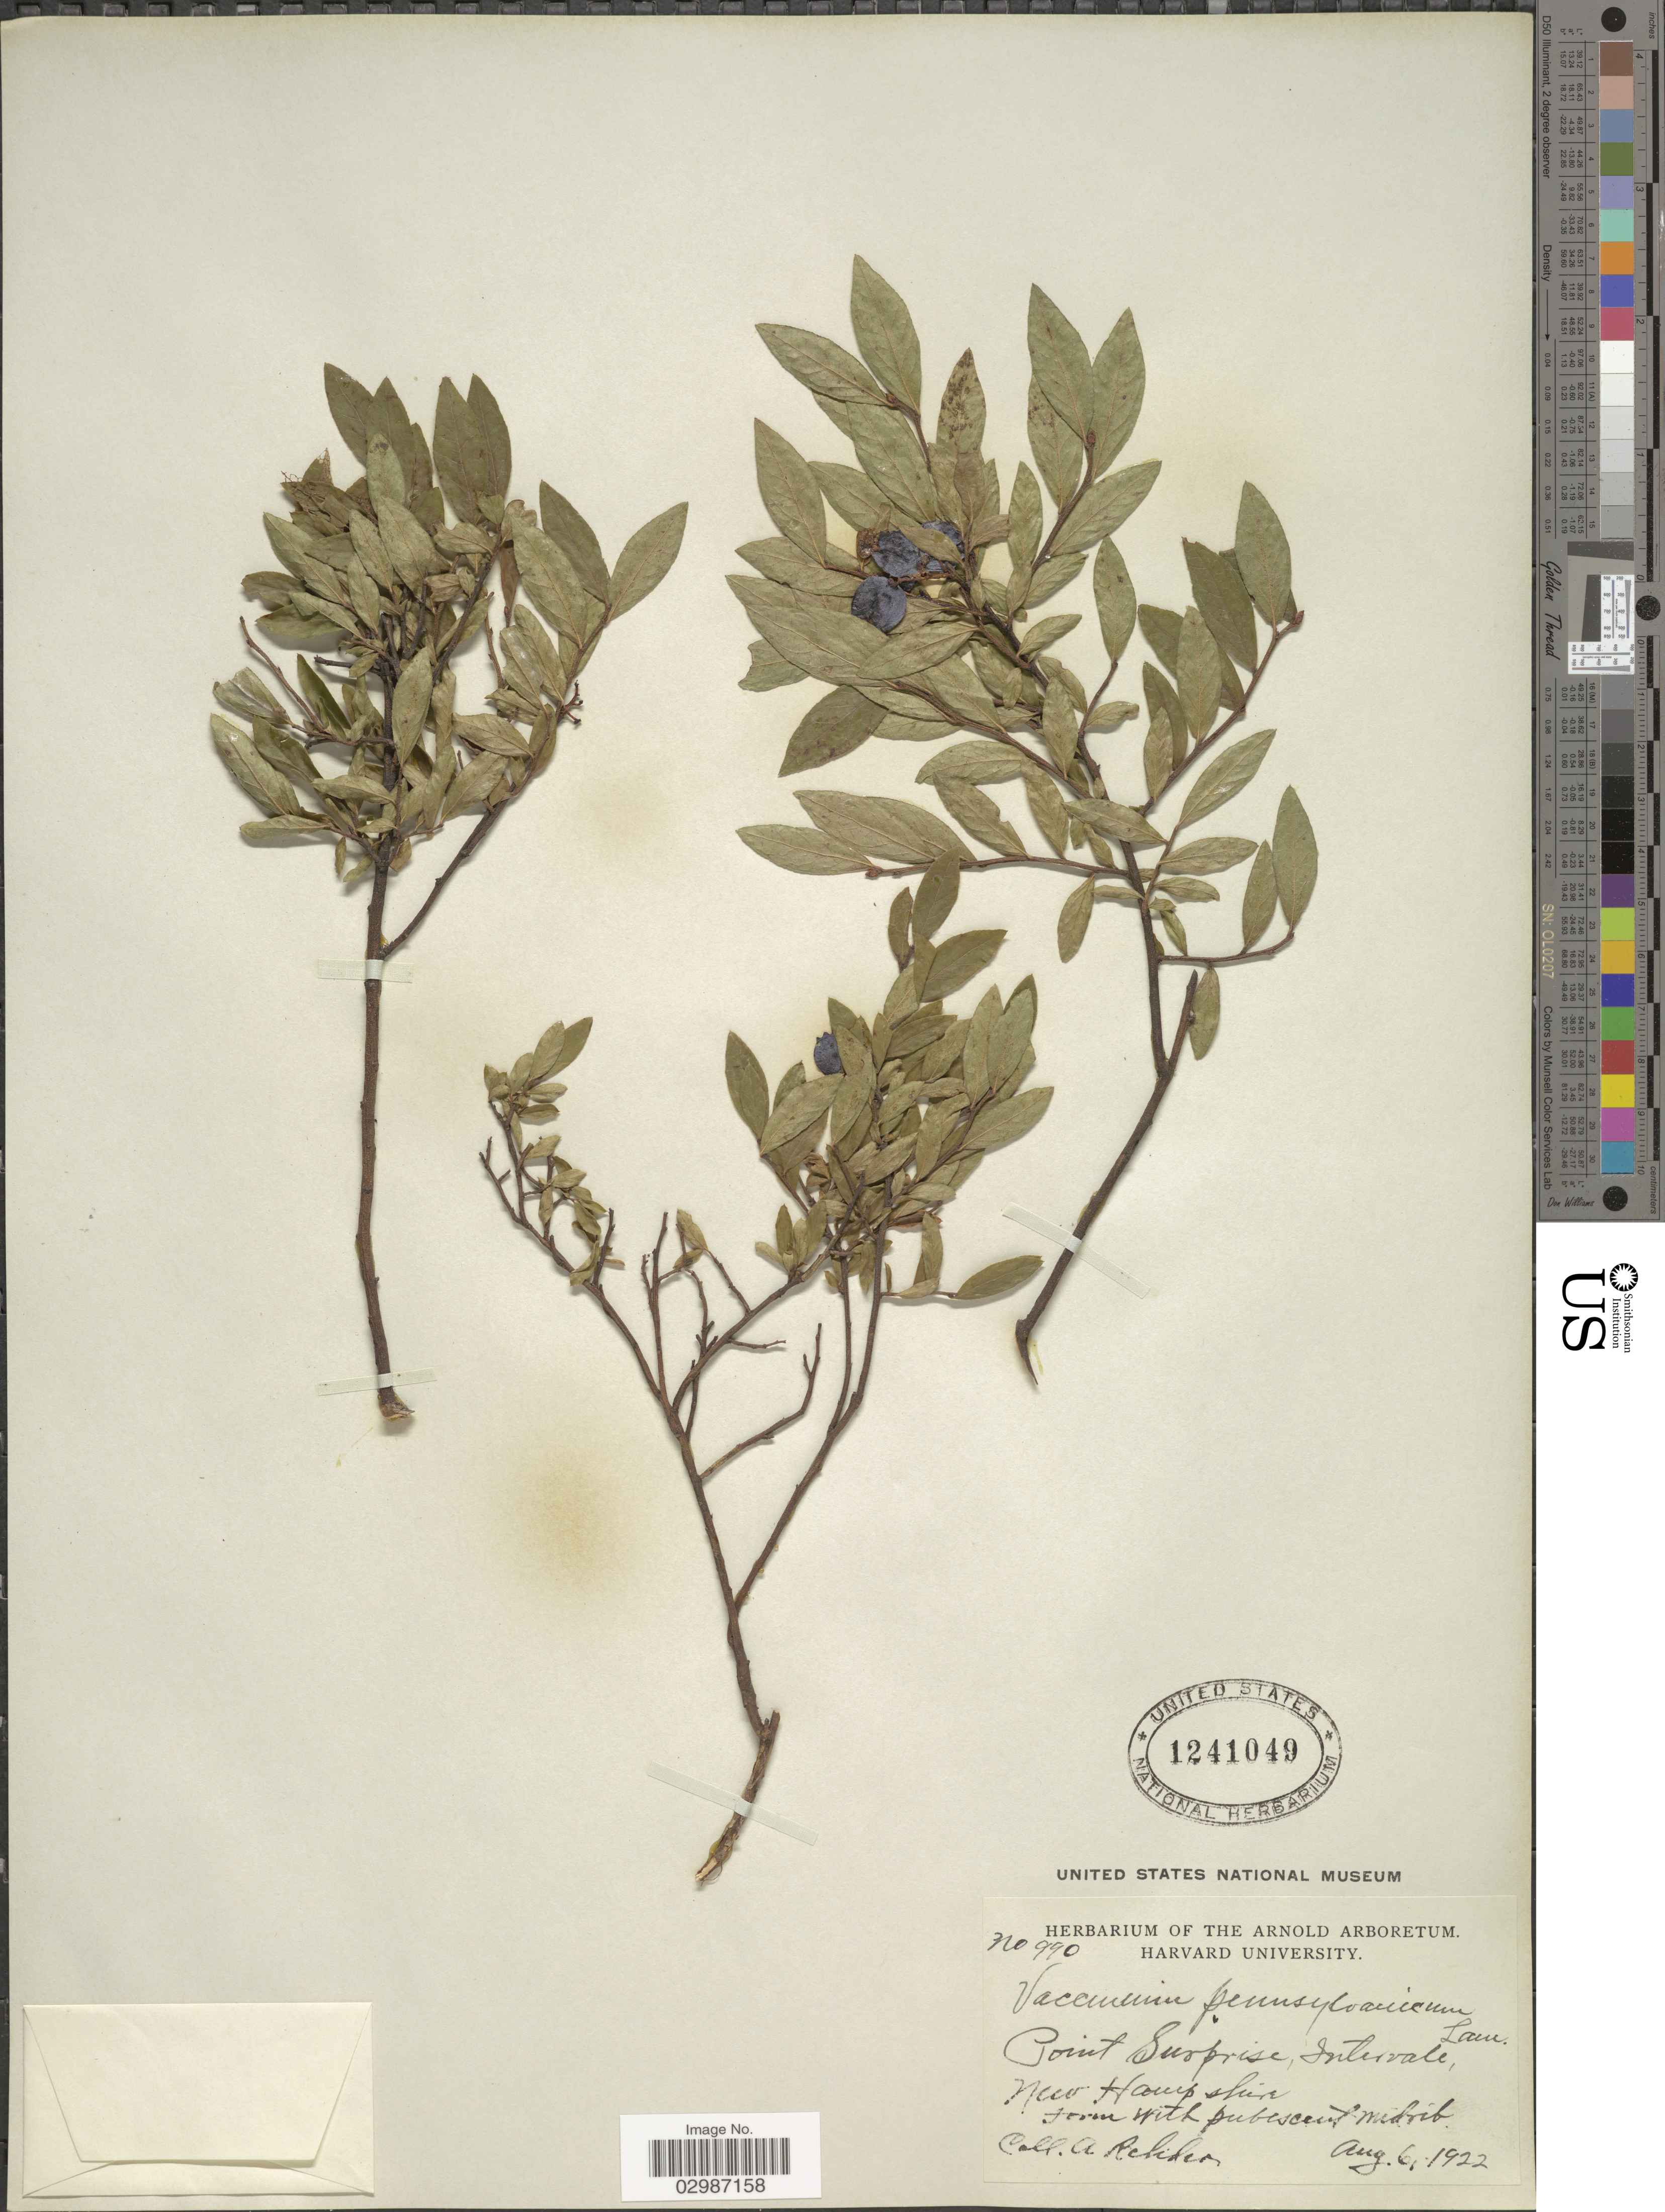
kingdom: Plantae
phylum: Tracheophyta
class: Magnoliopsida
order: Ericales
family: Ericaceae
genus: Vaccinium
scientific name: Vaccinium angustifolium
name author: Aiton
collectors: A. Rehder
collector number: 990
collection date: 1922-08-06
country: United States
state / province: New Hampshire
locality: Point Surprise, Intervale.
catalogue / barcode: US 1241049